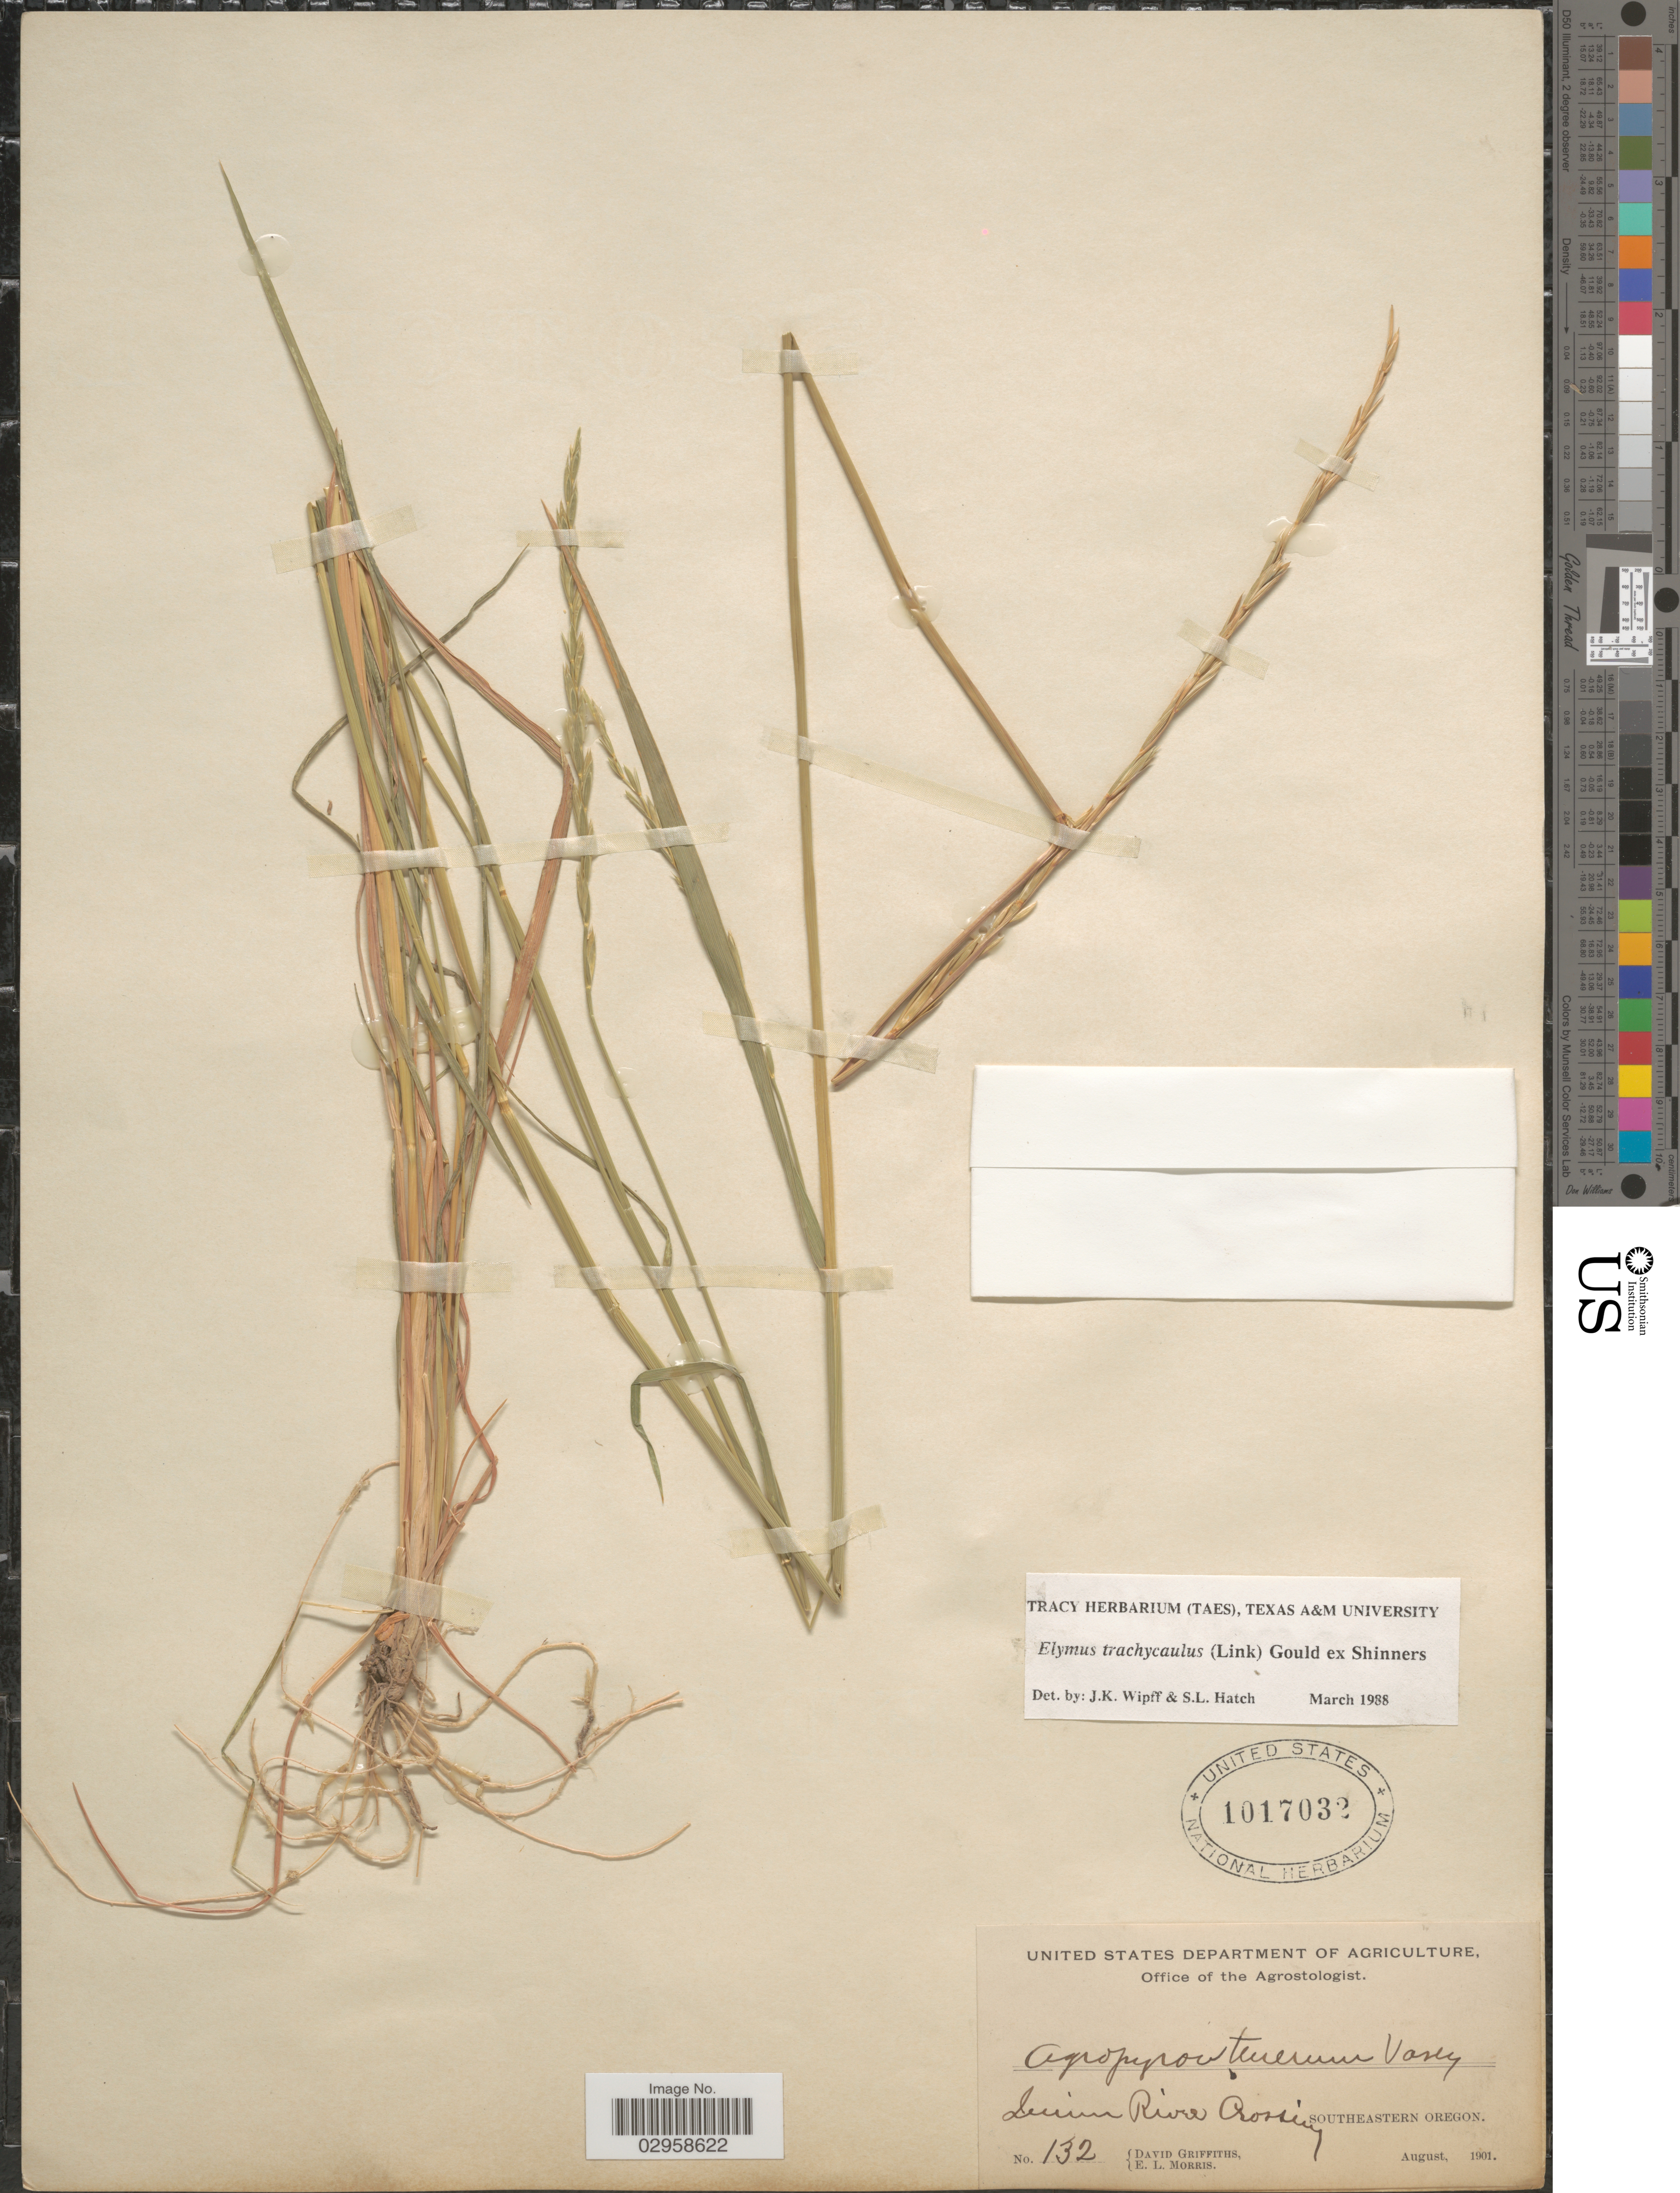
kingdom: Plantae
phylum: Tracheophyta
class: Liliopsida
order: Poales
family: Poaceae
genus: Elymus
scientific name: Elymus trachycaulus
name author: (Link) Gould ex Shinners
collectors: D. Griffiths & E. Morris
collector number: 132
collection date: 1901-08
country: United States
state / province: Oregon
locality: Quinn River Crossing. Southeastern Oregon.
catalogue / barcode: US 1017032